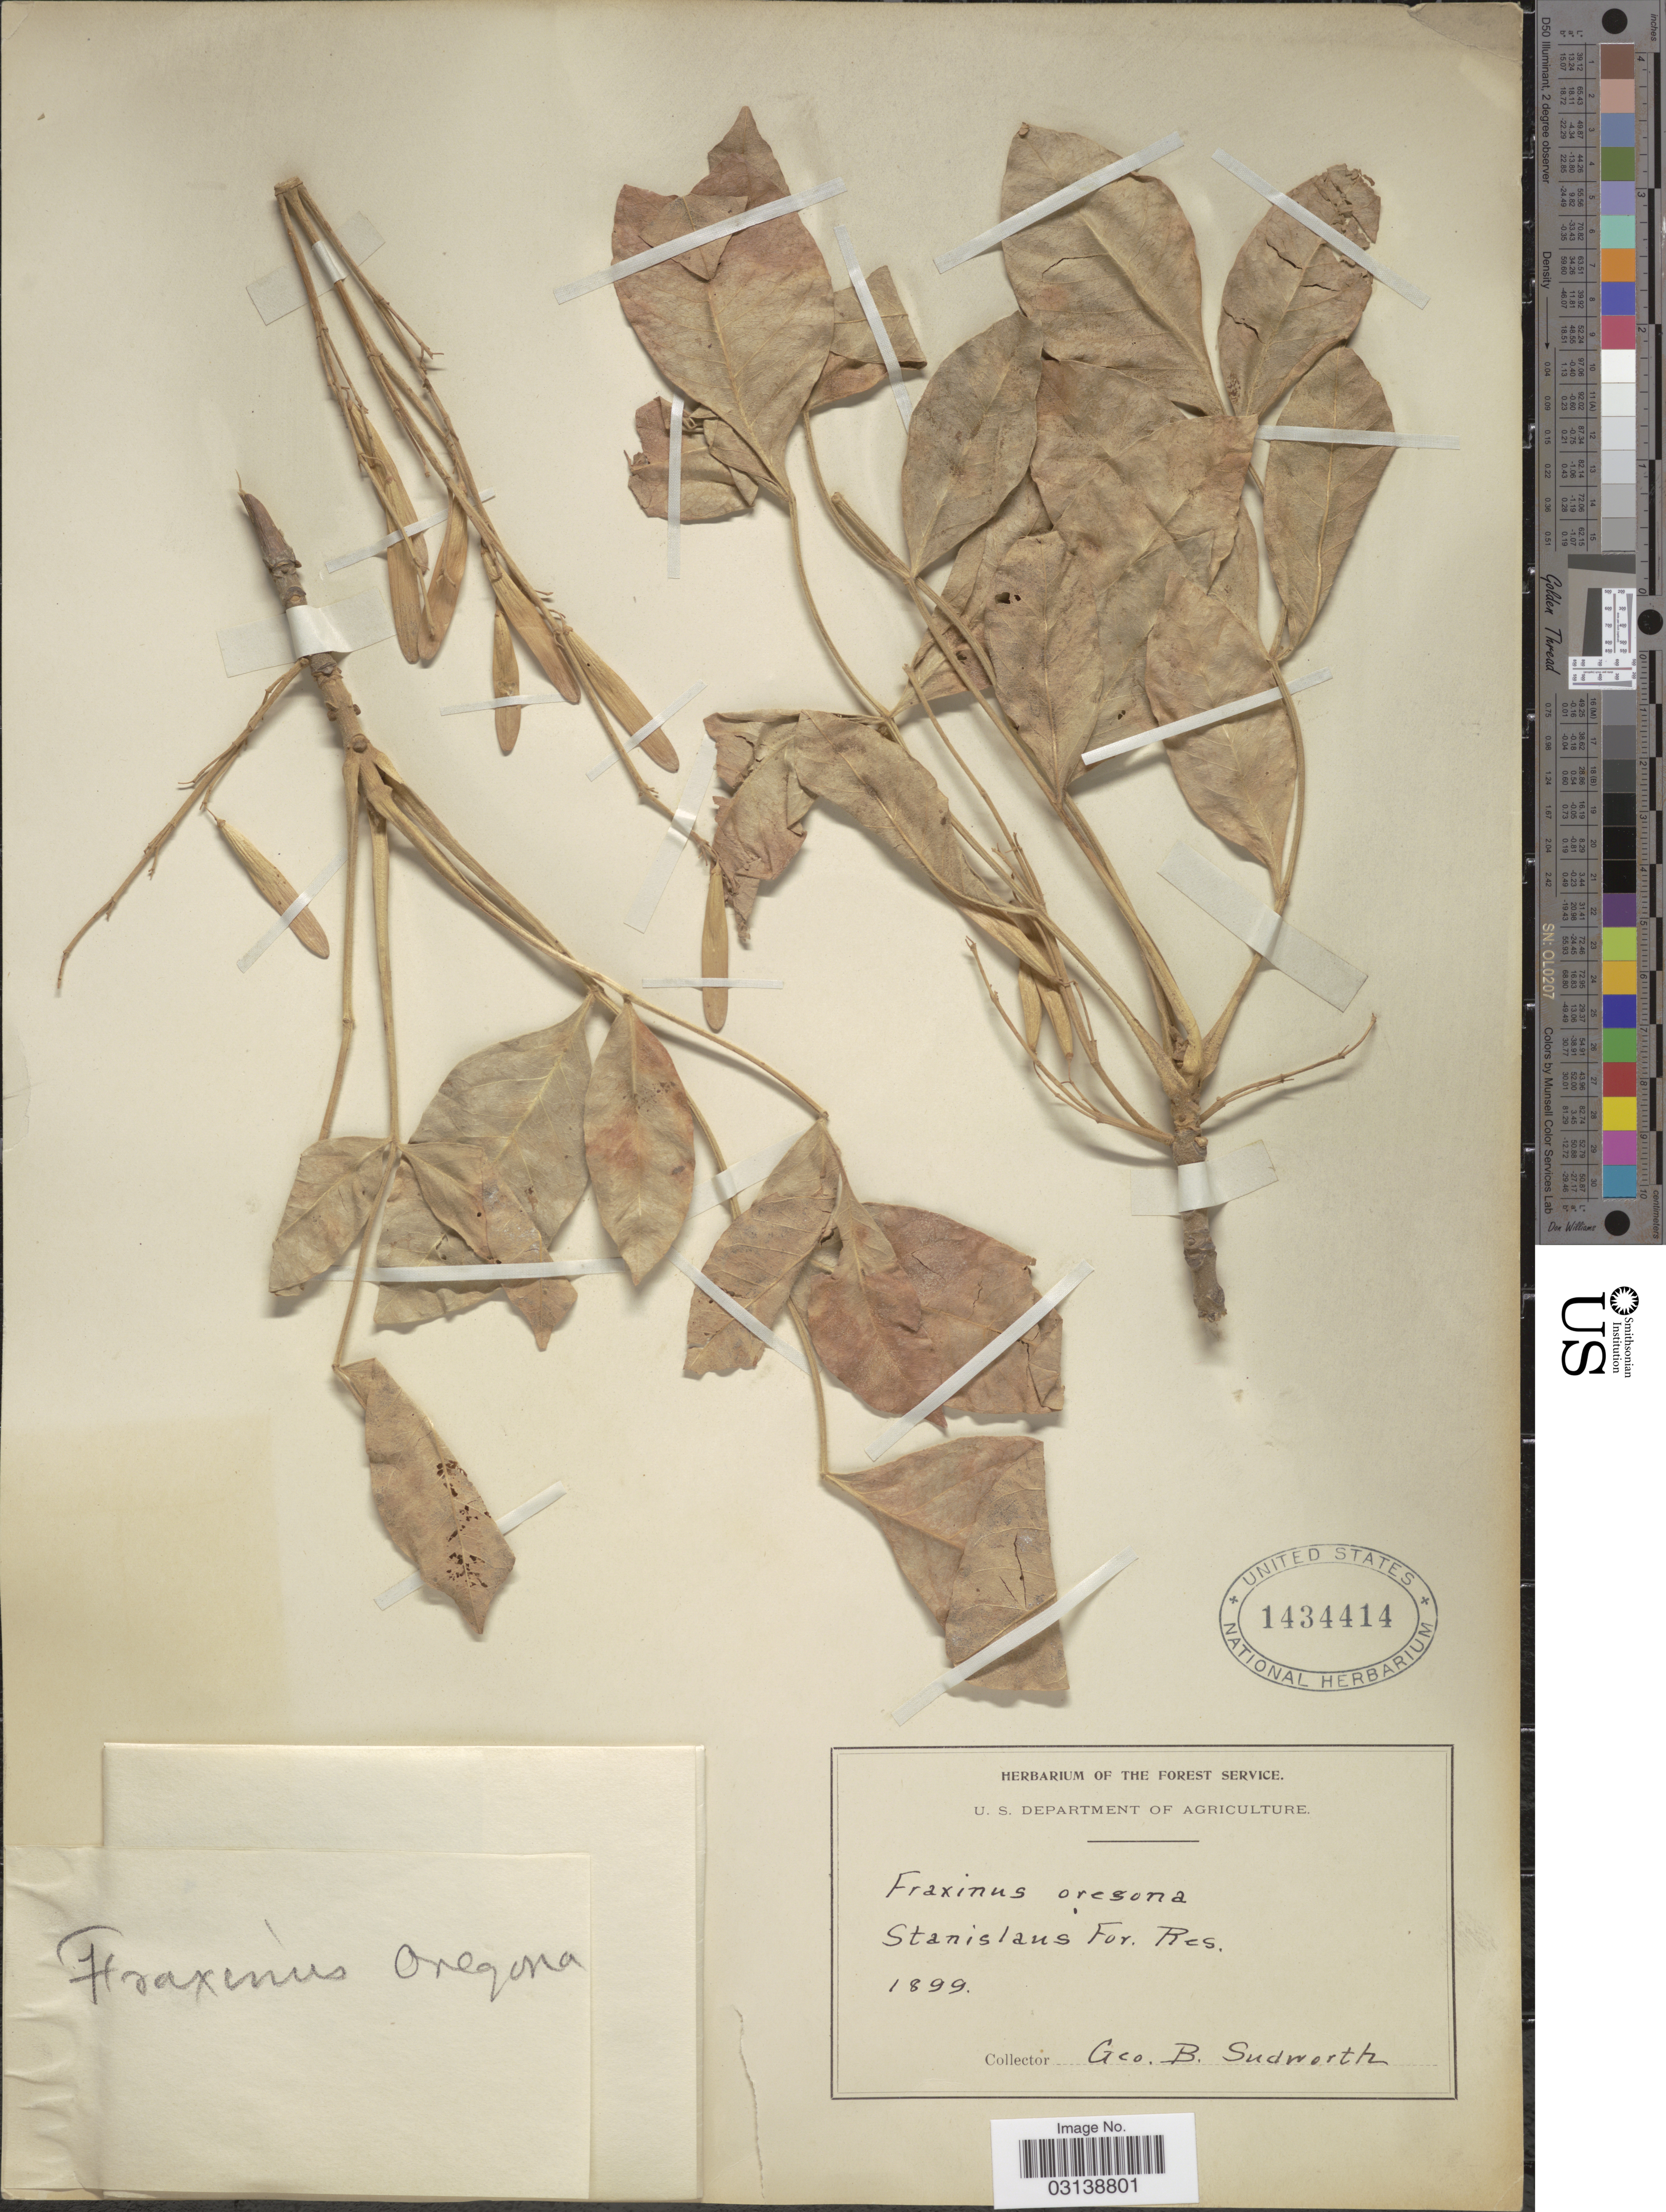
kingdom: Plantae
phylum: Tracheophyta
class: Magnoliopsida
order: Lamiales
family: Oleaceae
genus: Fraxinus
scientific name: Fraxinus latifolia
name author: Benth.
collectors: G. B. Sudworth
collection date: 1899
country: United States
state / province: California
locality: Stanislaus For. Res.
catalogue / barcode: US 1434414